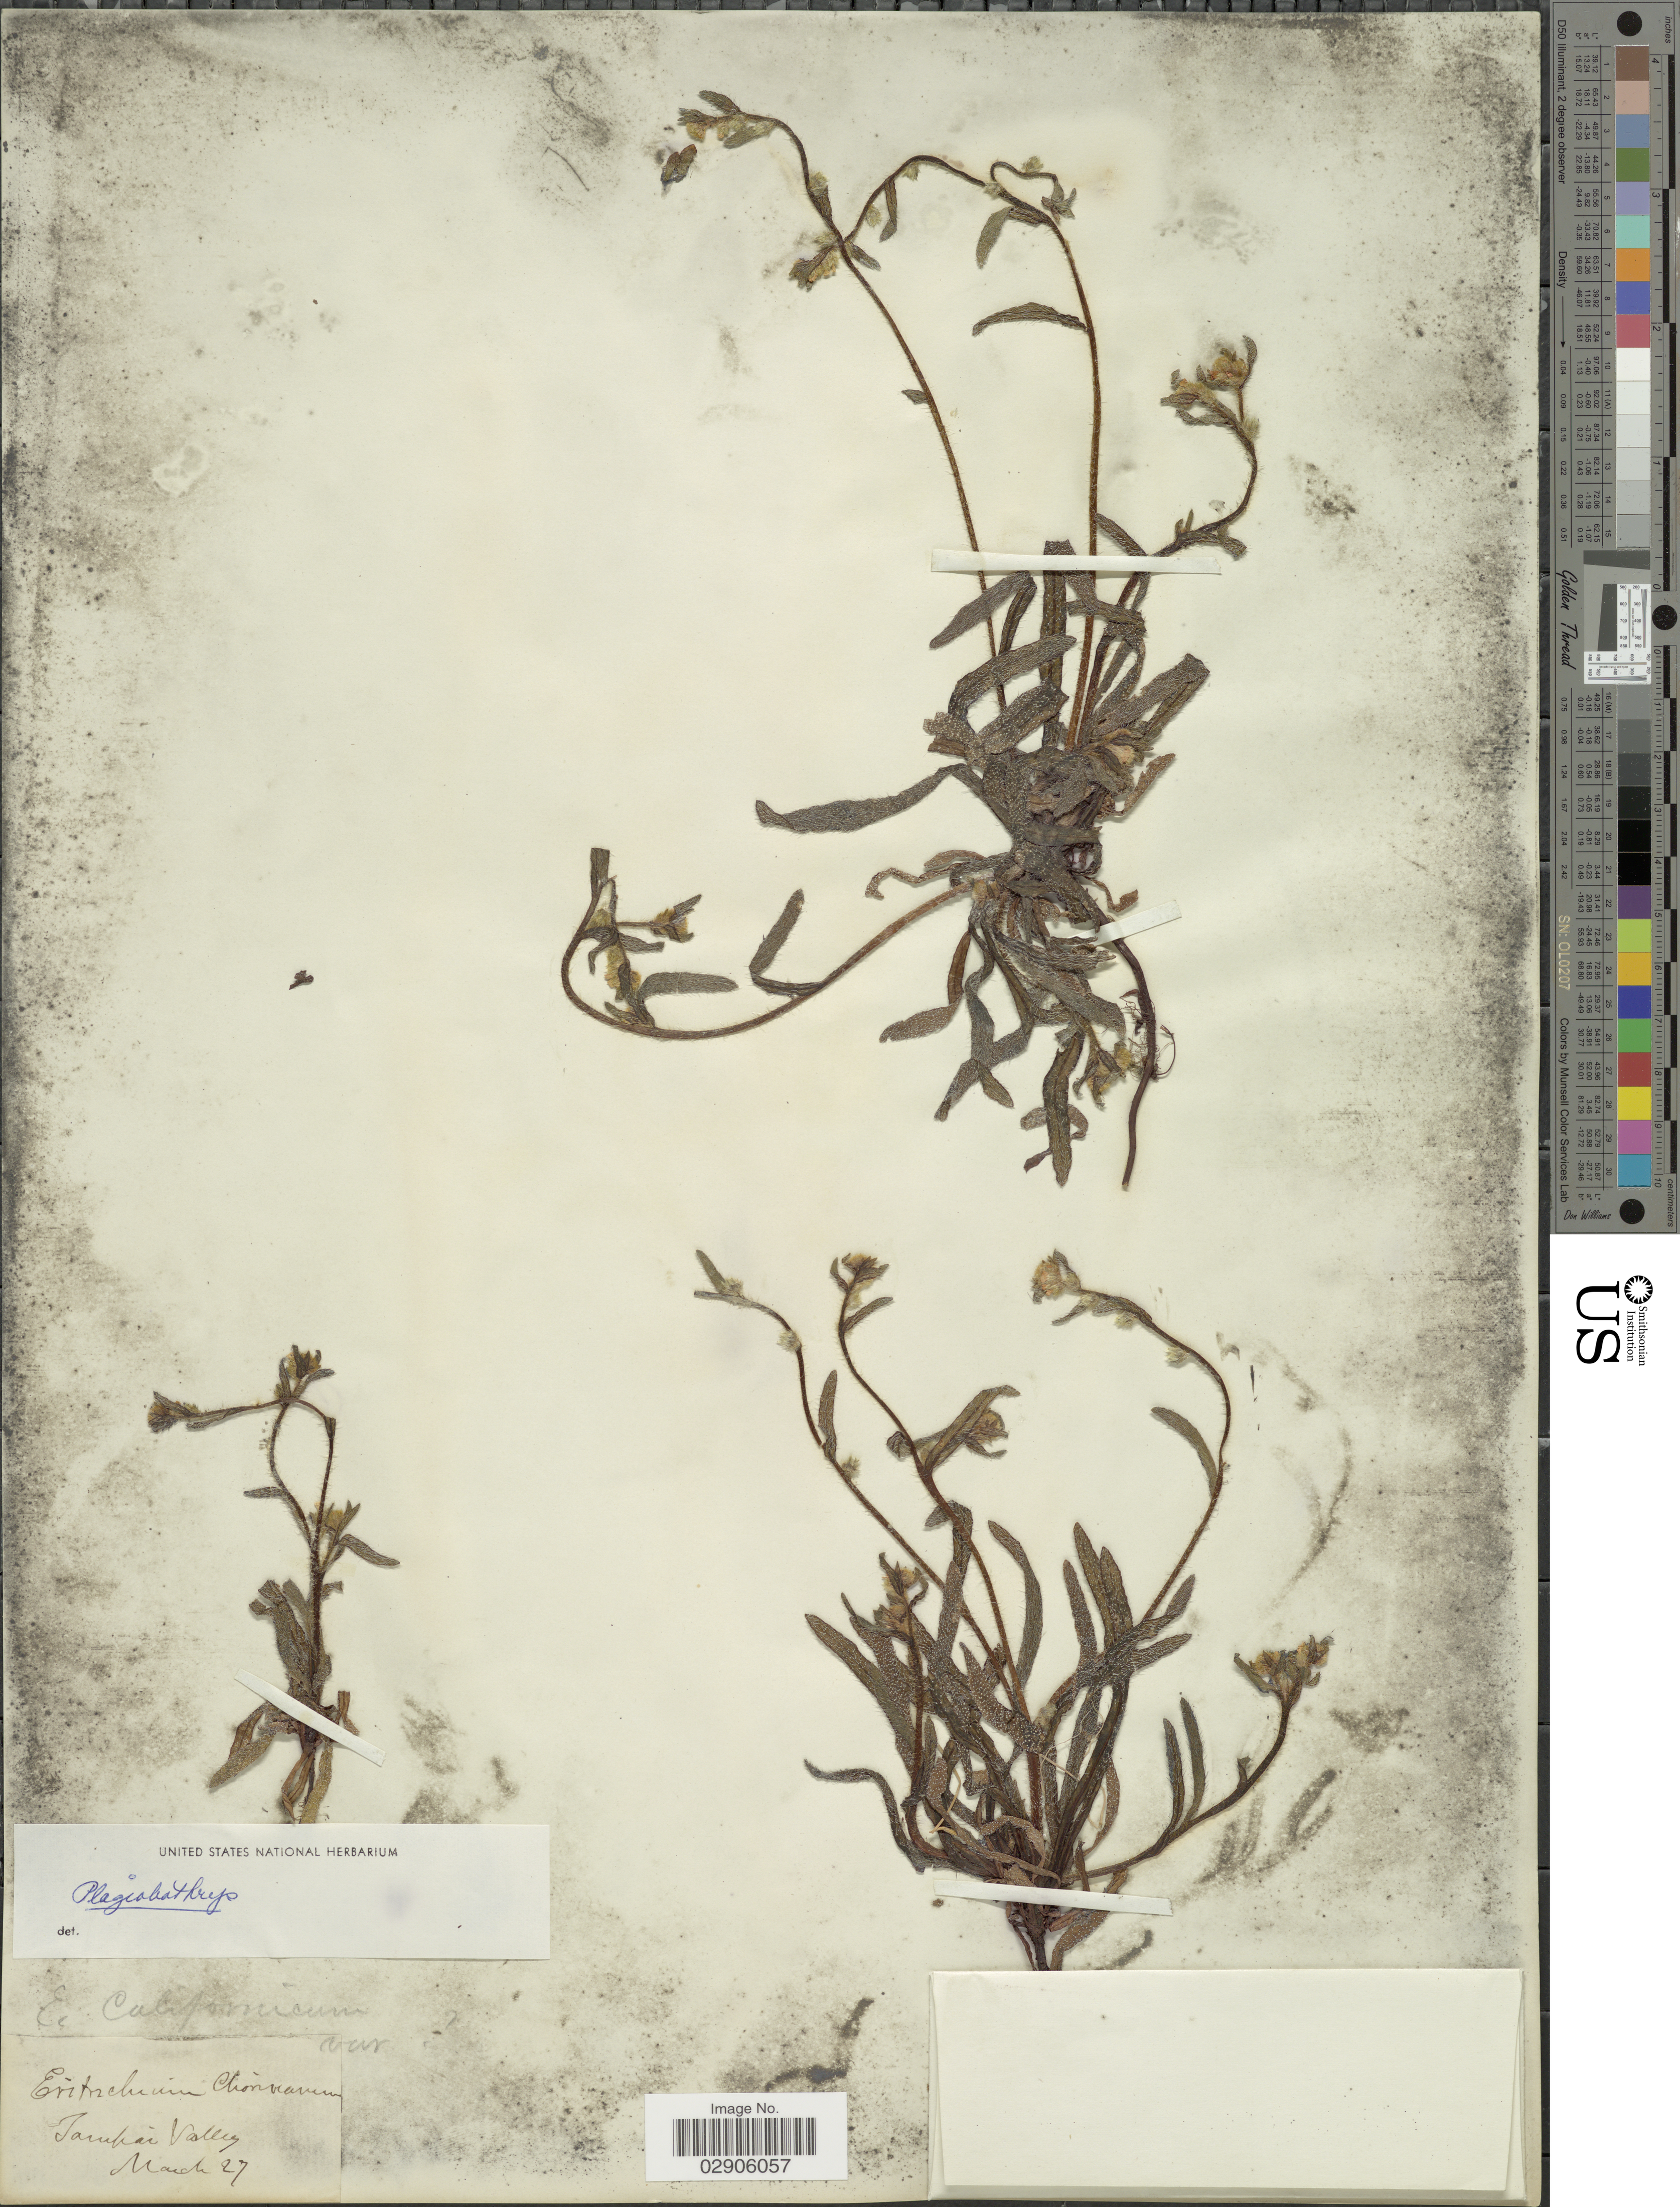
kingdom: Plantae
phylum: Tracheophyta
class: Magnoliopsida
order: Boraginales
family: Boraginaceae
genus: Plagiobothrys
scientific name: Plagiobothrys sp.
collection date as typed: Transcribed d/m/y: /3/27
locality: Tampai [interpreted] Valley.